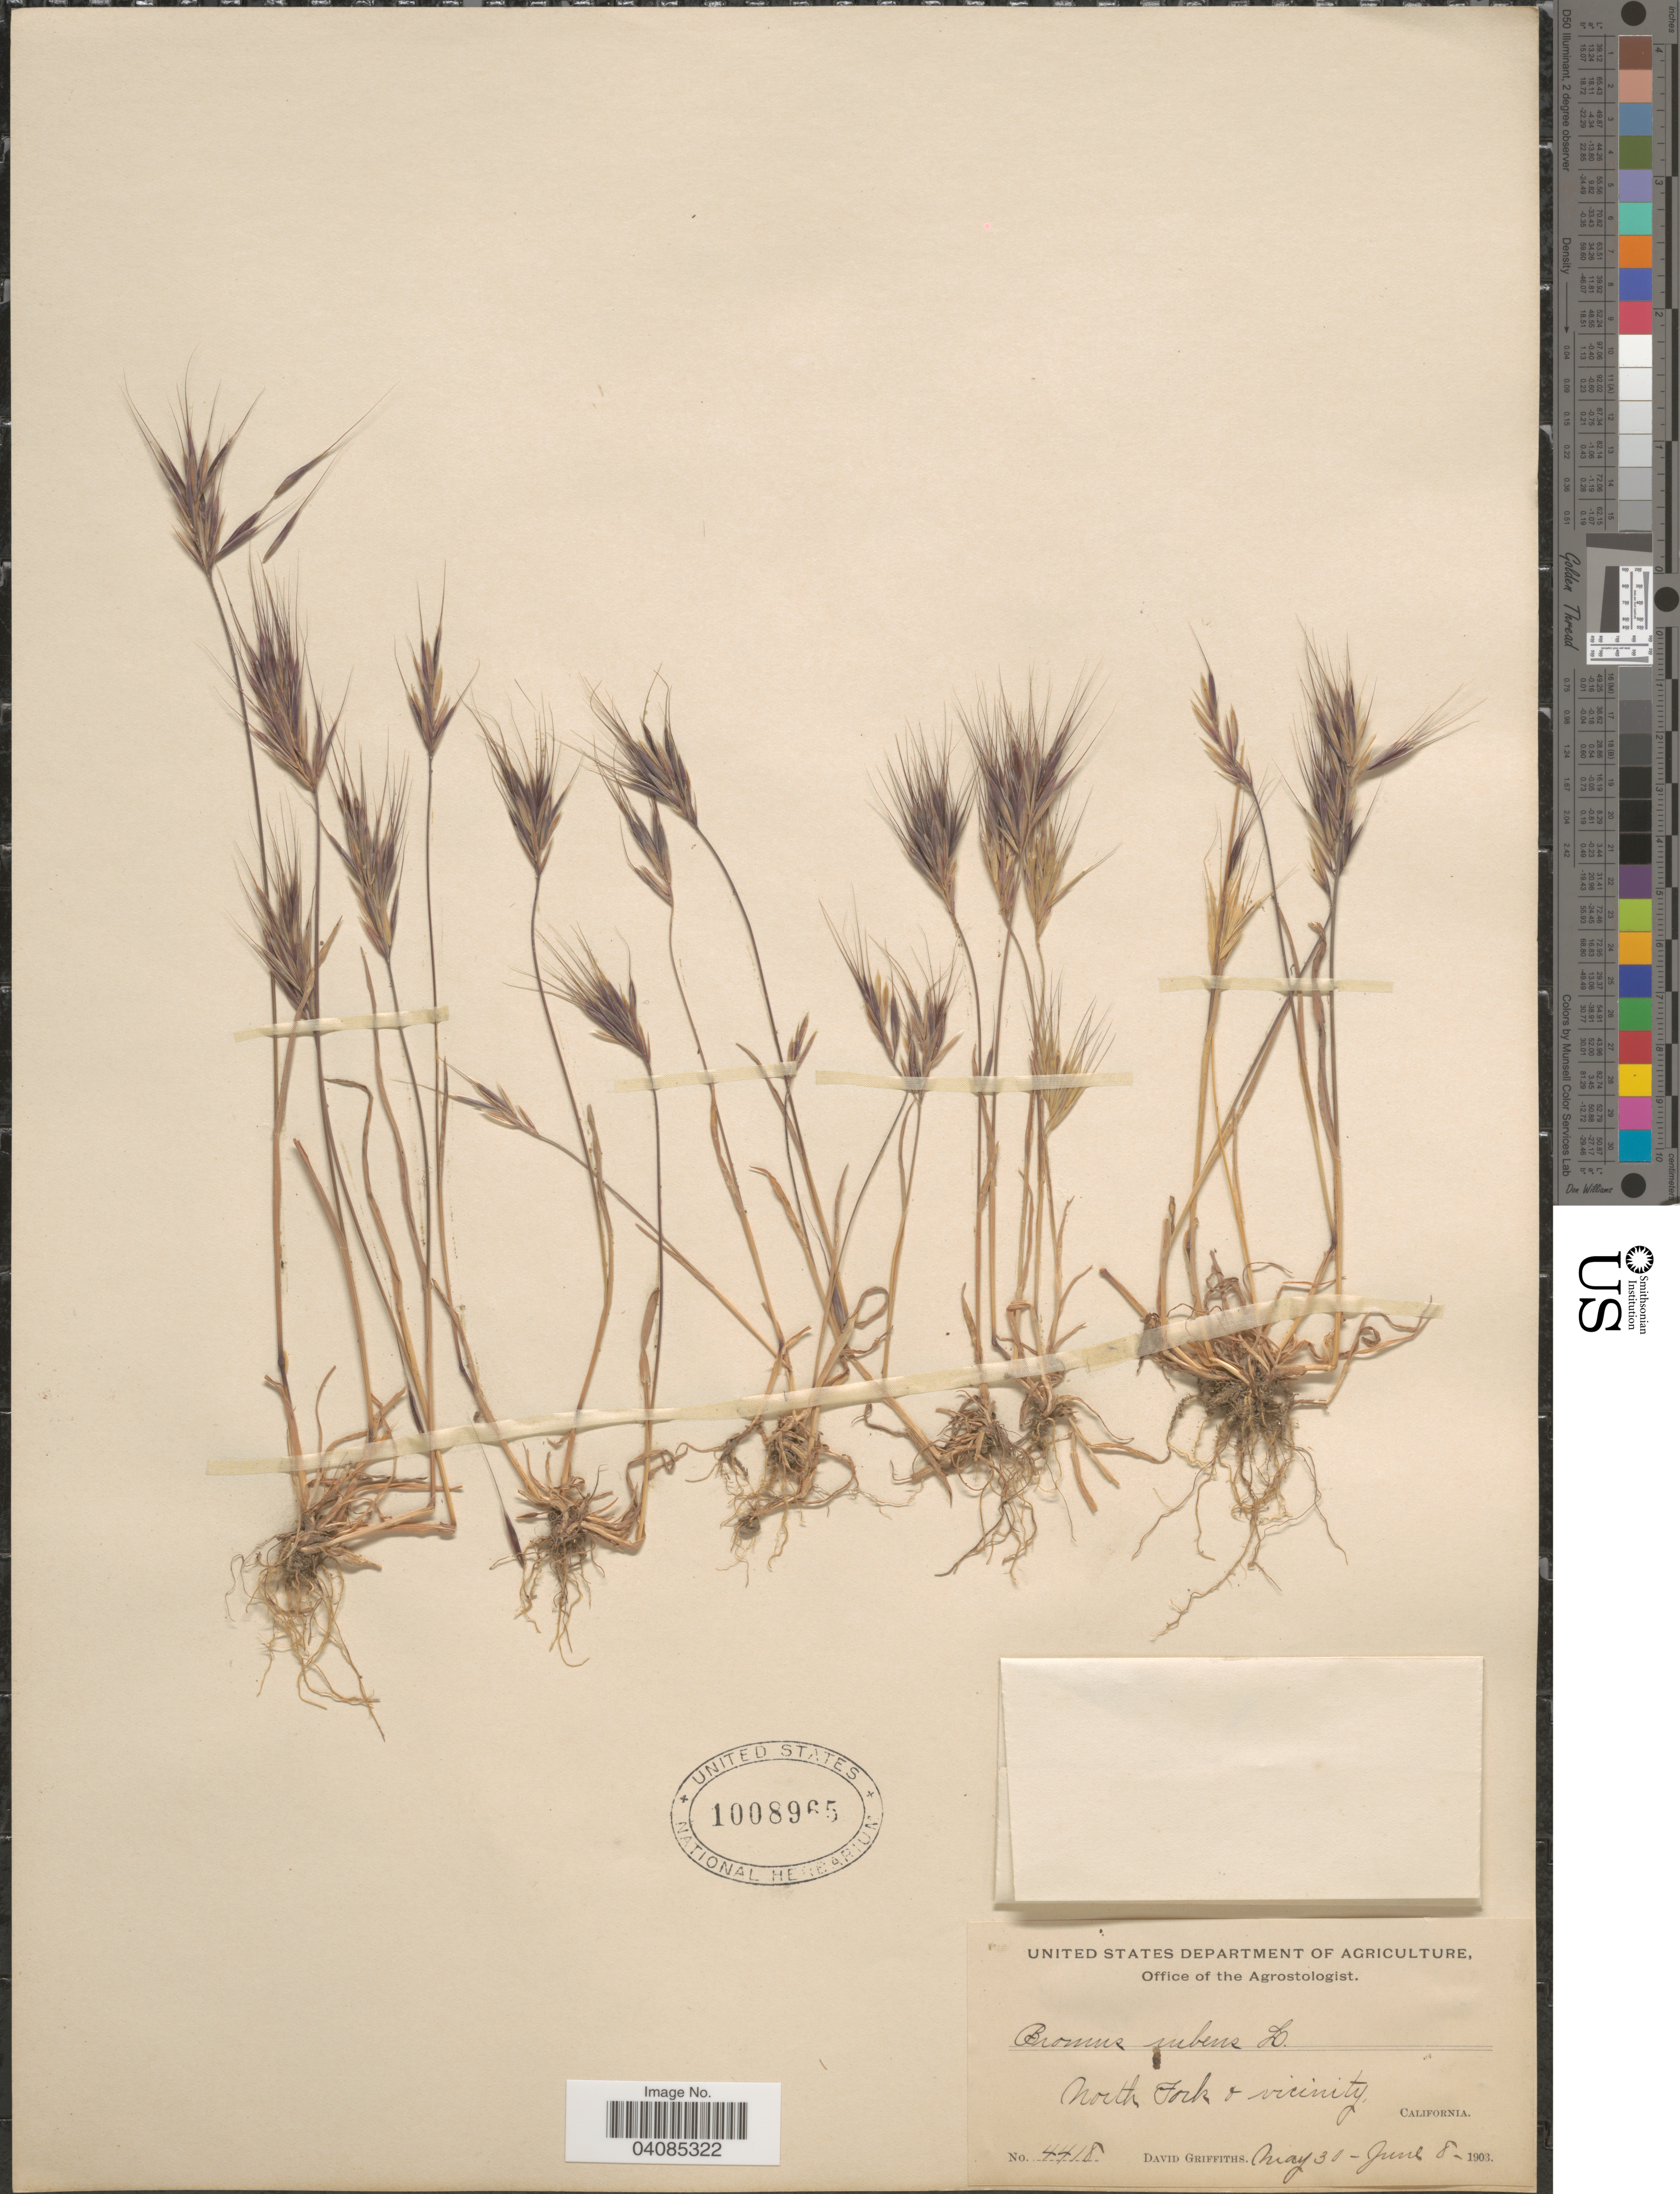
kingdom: Plantae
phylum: Tracheophyta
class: Liliopsida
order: Poales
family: Poaceae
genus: Bromus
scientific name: Bromus rubens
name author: L.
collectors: D. Griffiths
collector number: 4418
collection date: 1903-05-30/1903-06-08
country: United States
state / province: California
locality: North Fork & vicinity.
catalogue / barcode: US 1008965